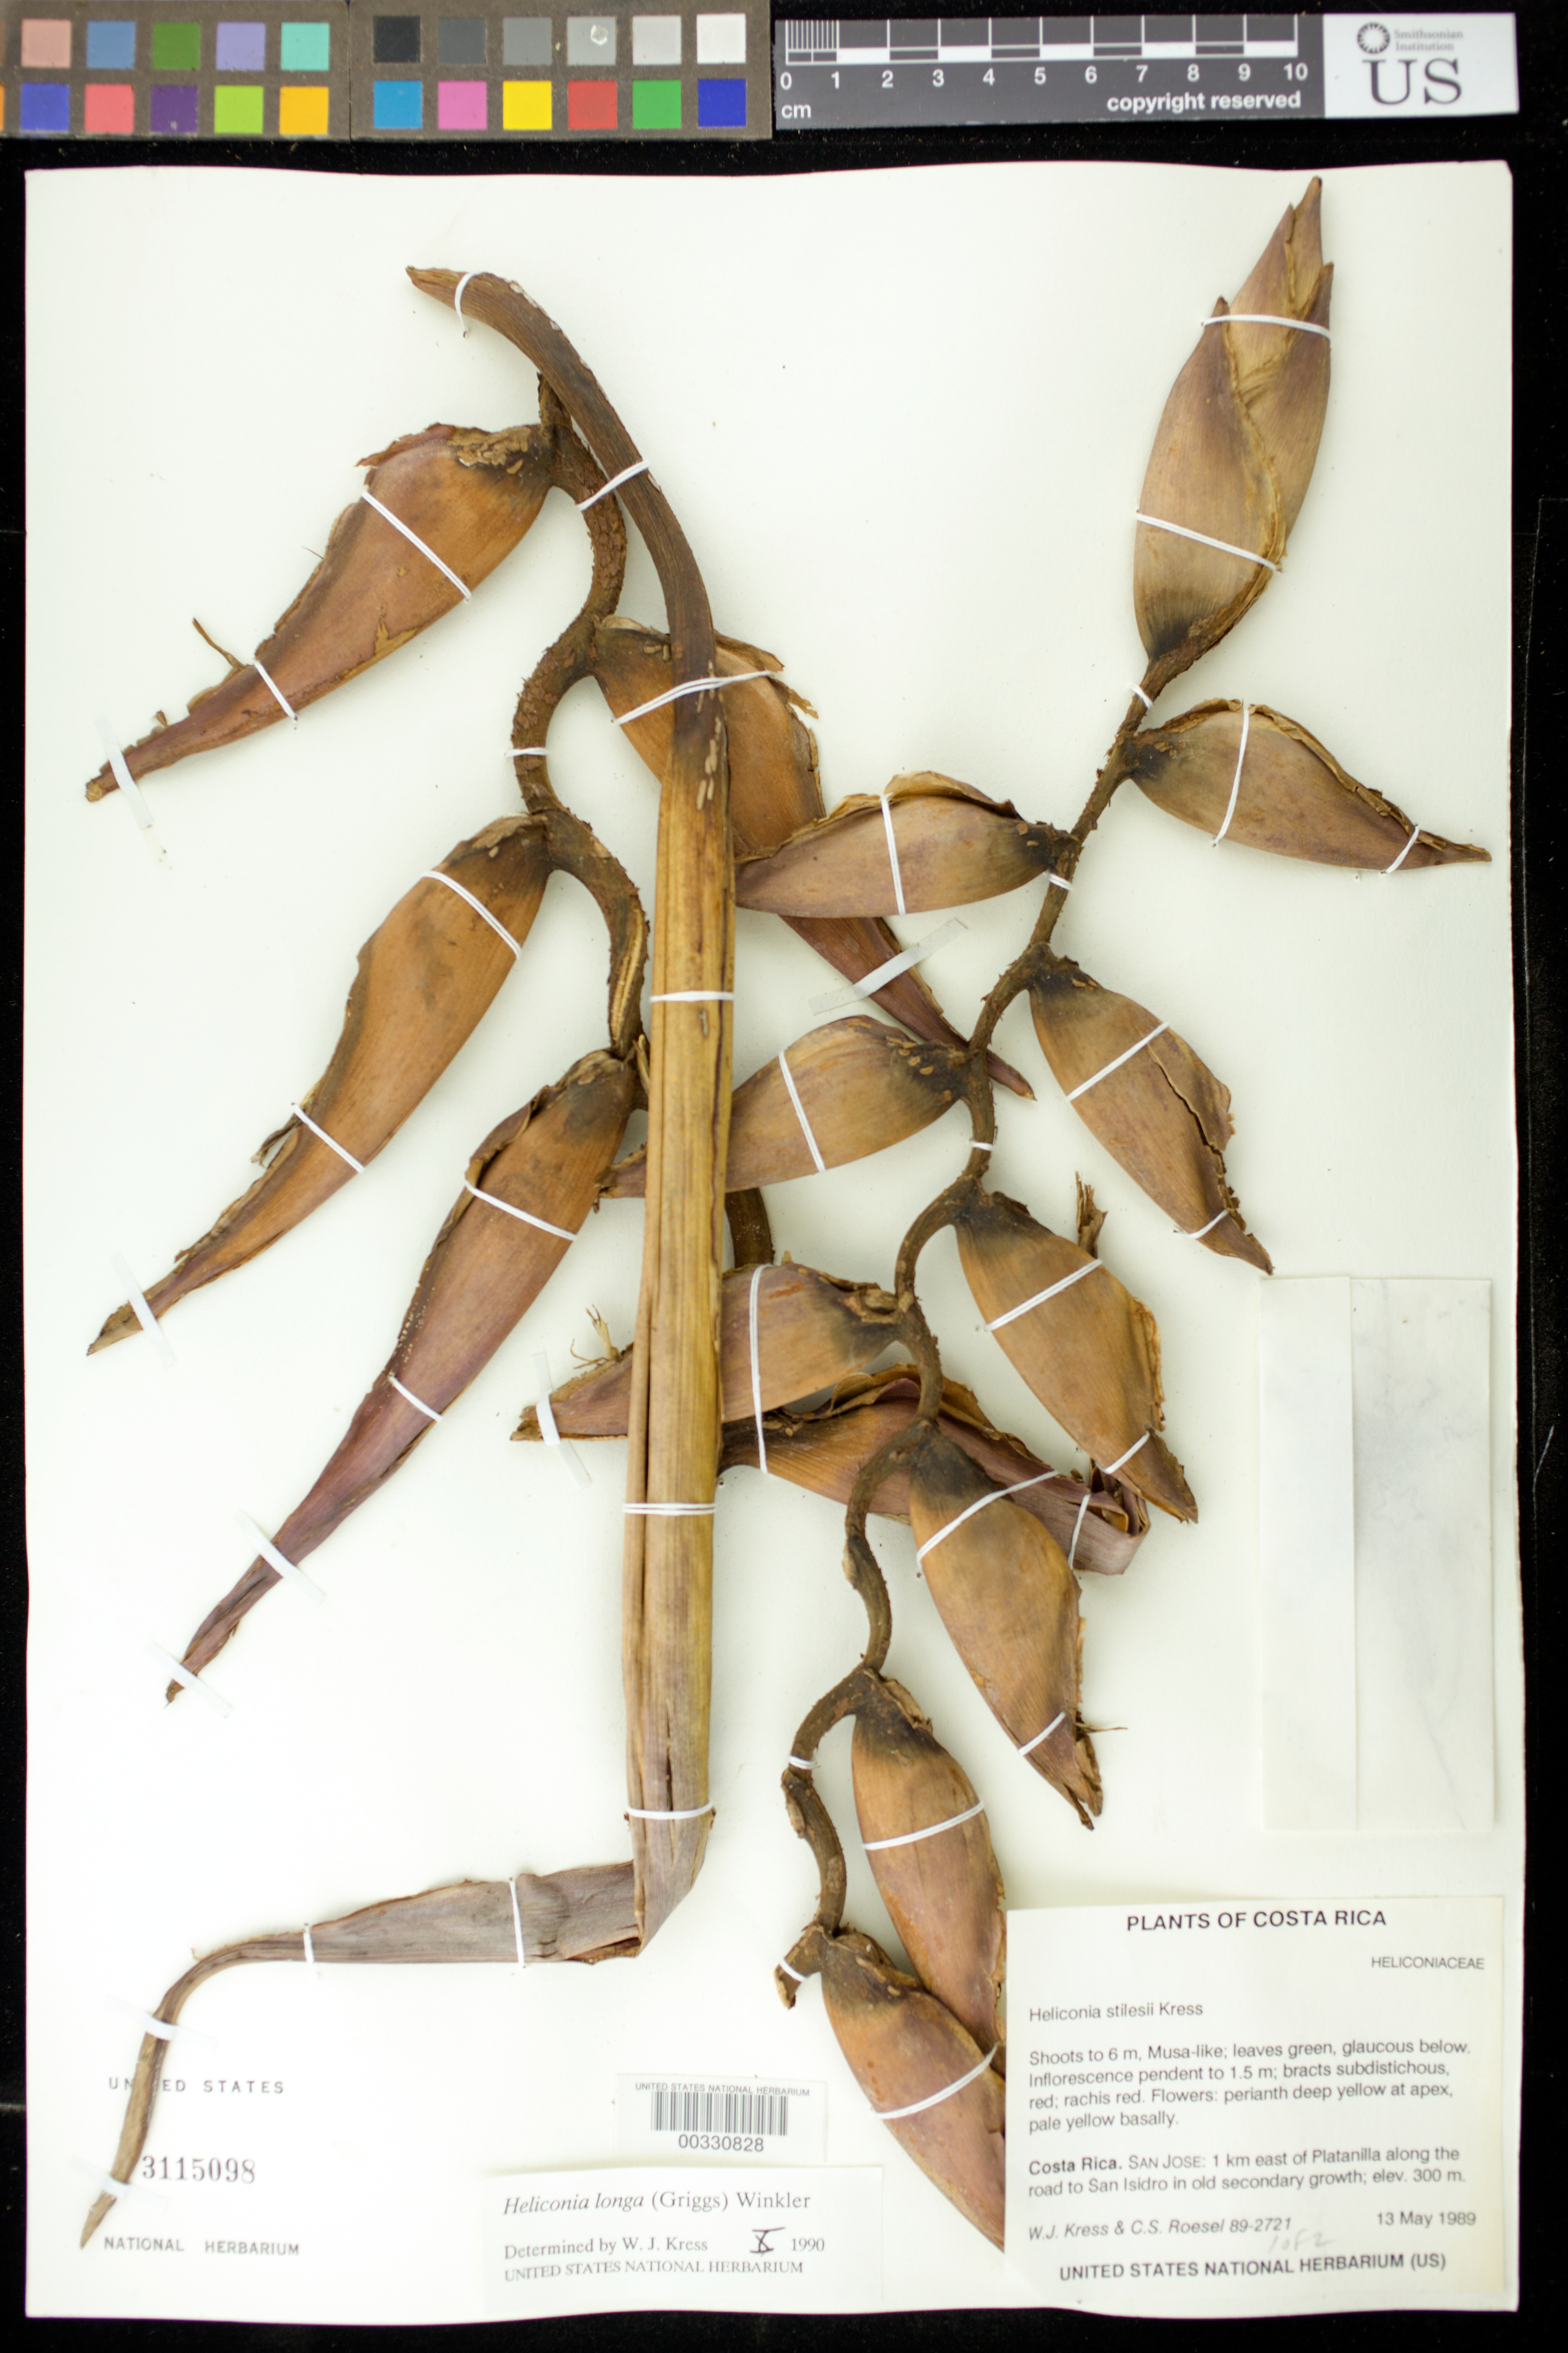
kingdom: Plantae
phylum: Tracheophyta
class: Liliopsida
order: Zingiberales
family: Heliconiaceae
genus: Heliconia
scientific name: Heliconia longa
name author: (R.F. Griggs) H.J.P. Winkl.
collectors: W. J. Kress & C. S. Roesel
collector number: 89-2721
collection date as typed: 13 May 1989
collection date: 1989-05-13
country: Costa Rica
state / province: San José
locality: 1 km e of platanilla along road to san isidro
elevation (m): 300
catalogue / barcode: US 3115098